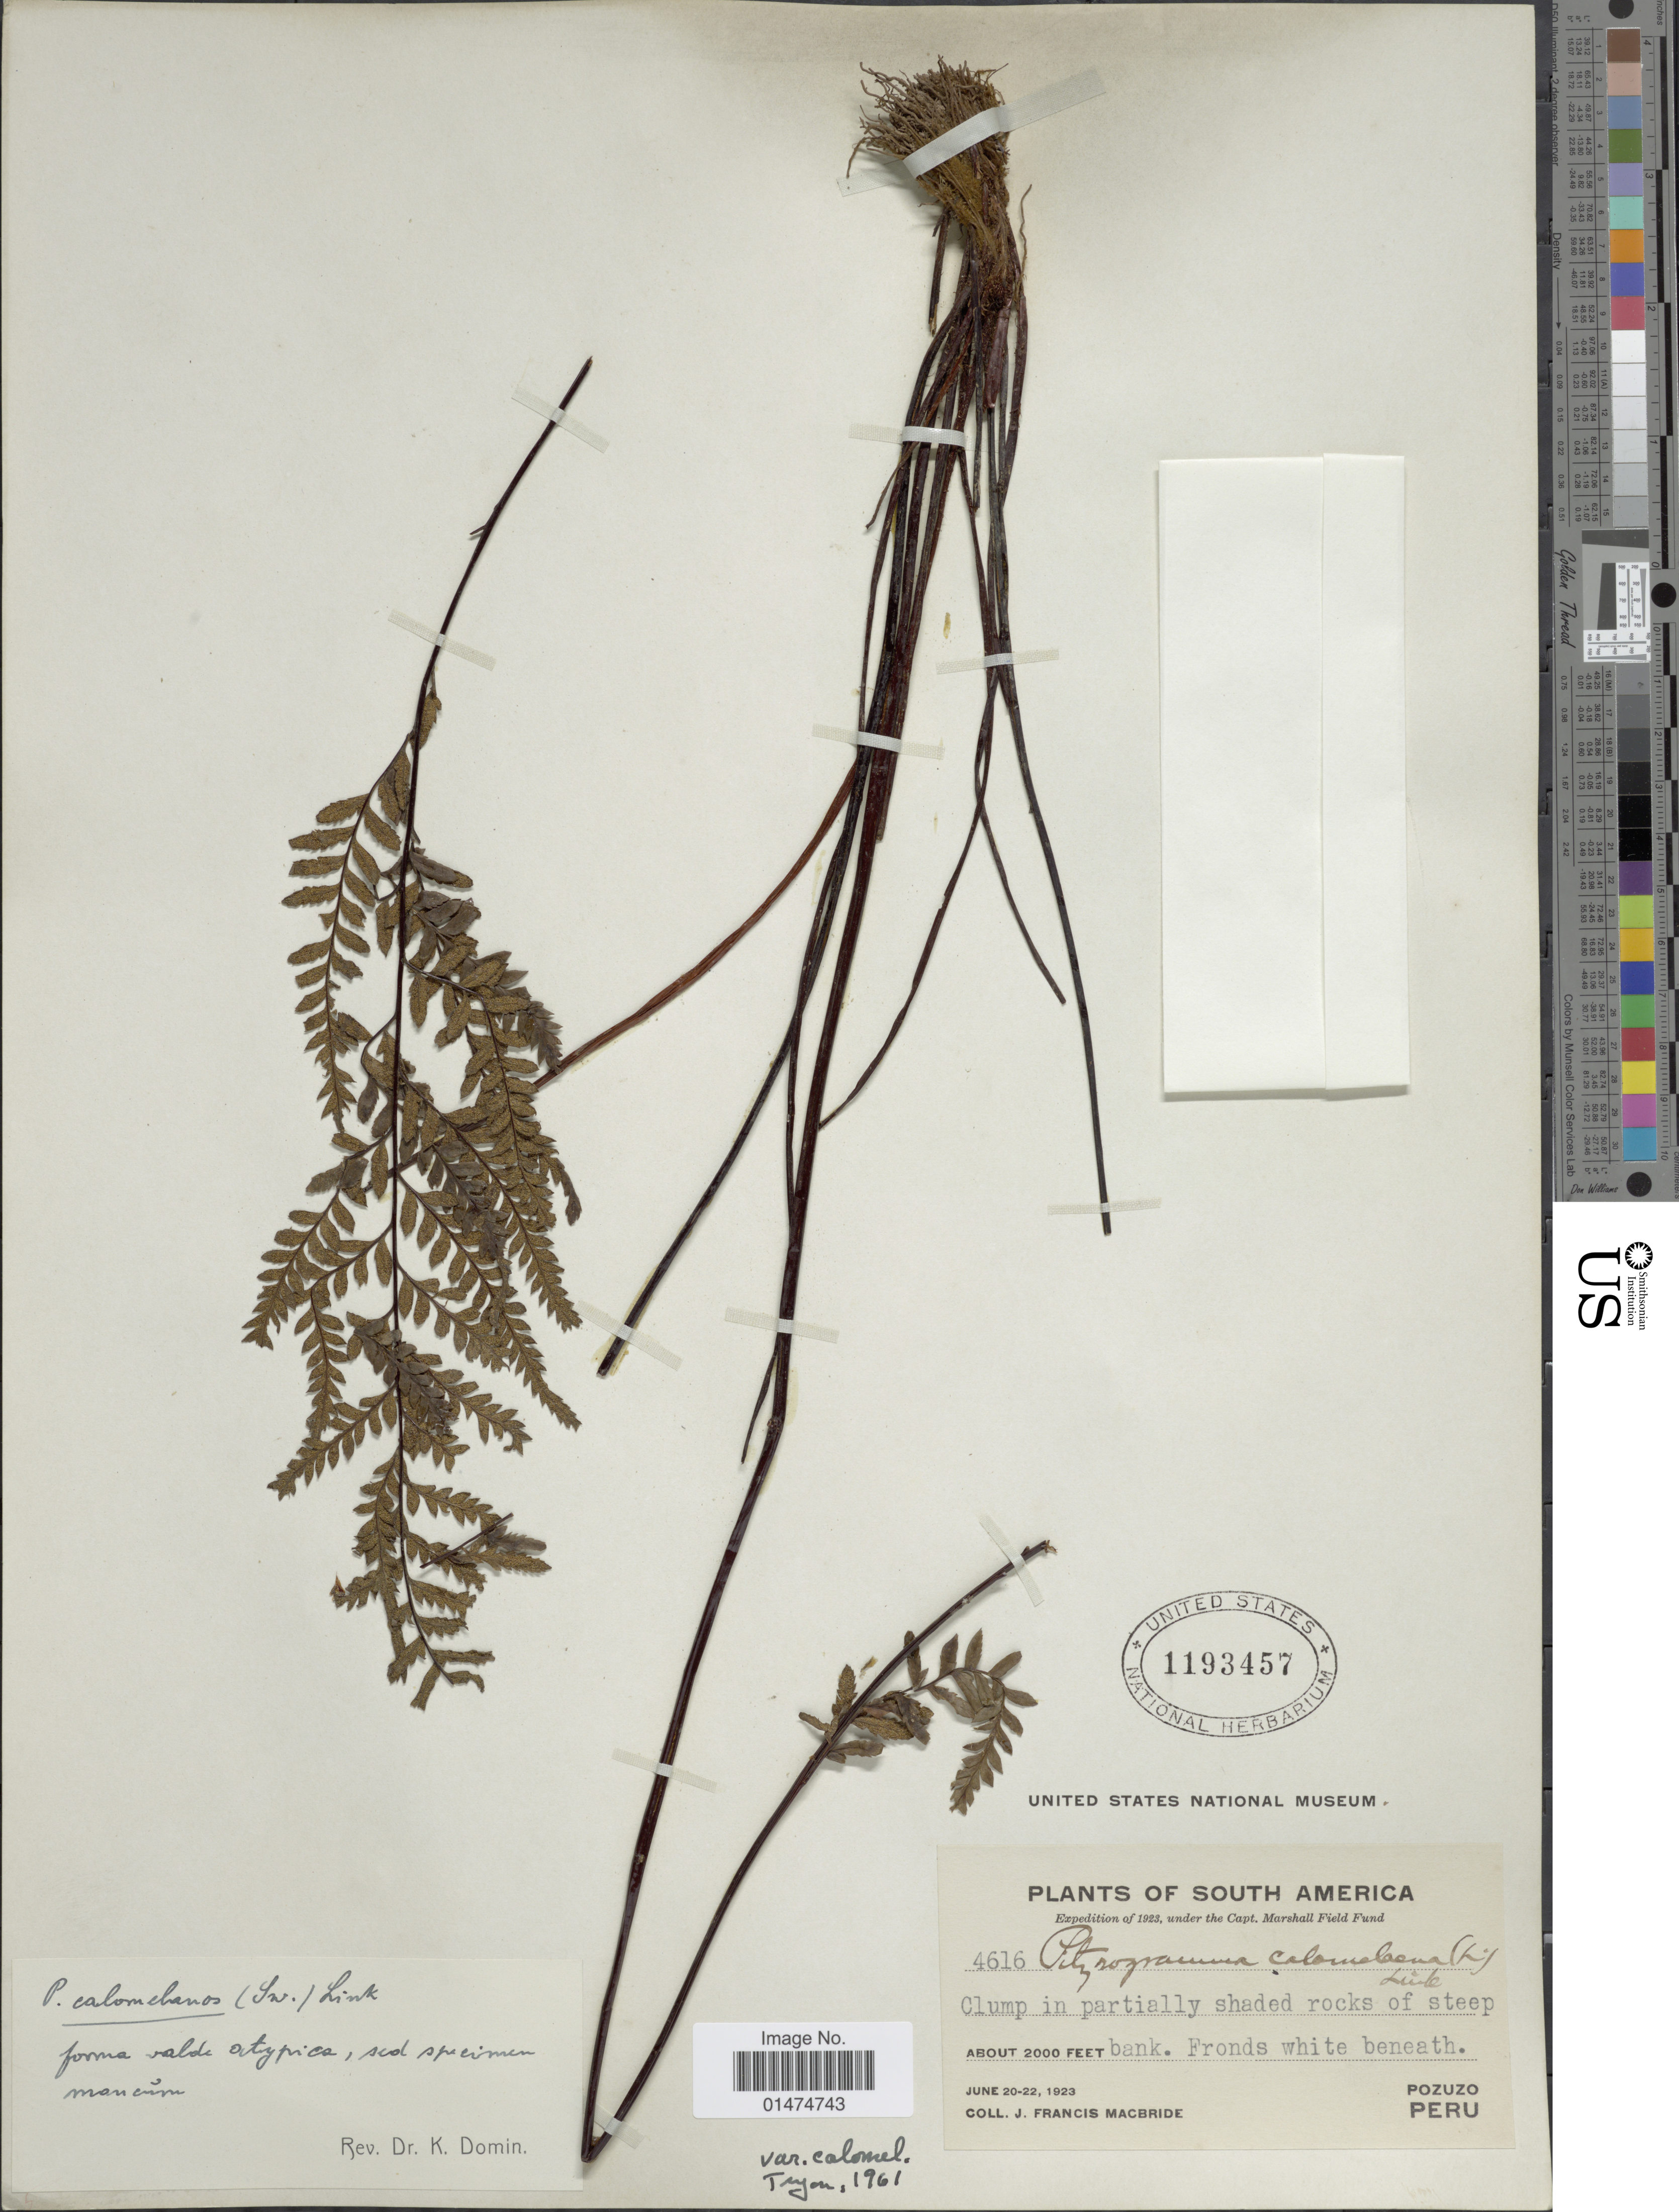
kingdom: Plantae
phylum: Tracheophyta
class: Polypodiopsida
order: Polypodiales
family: Pteridaceae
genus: Pityrogramma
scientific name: Pityrogramma calomelanos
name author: (L.) Link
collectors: J. F. Macbride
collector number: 4616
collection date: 1923-06-20/1923-06-22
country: Peru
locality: Pozuzo, South America.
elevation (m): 610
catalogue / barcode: US 1193457